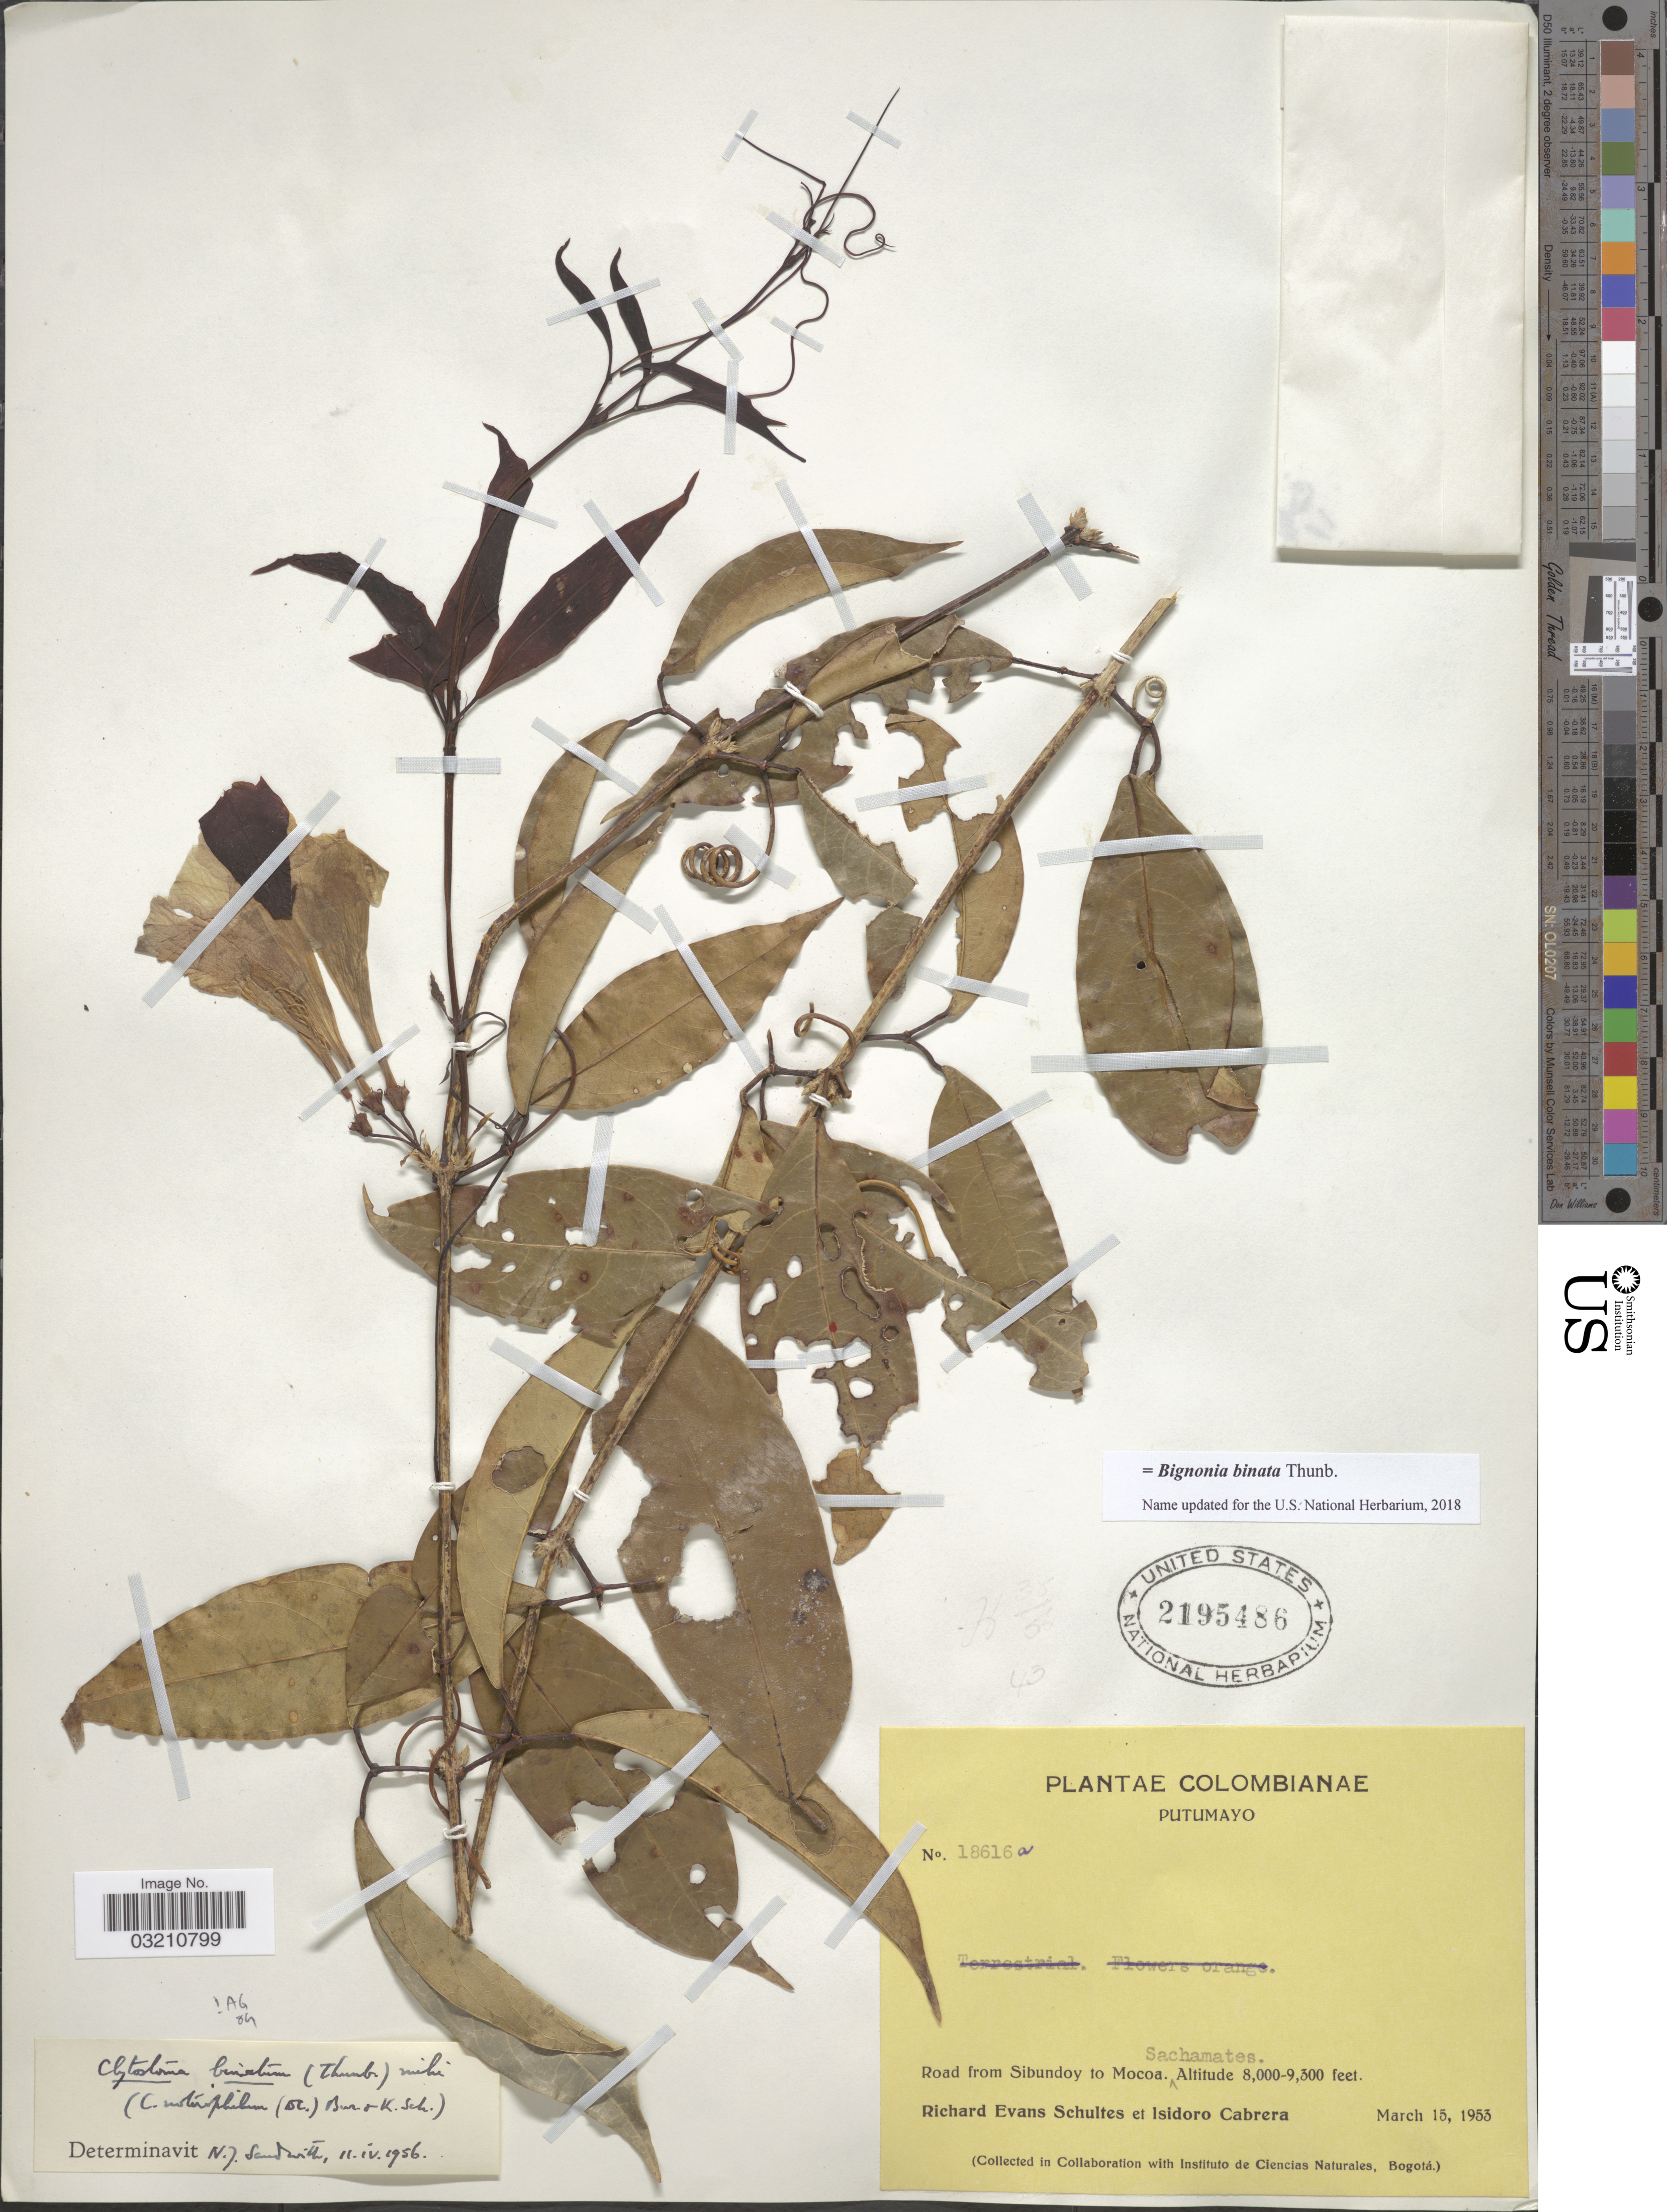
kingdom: Plantae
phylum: Tracheophyta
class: Magnoliopsida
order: Lamiales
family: Bignoniaceae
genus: Bignonia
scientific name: Bignonia binata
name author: Thunb.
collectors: R. E. Schultes & I. Cabrera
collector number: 18616a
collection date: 1953-03-15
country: Colombia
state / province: Putumayo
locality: Road from Sibundoy to Mocoa, Sachamates.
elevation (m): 2438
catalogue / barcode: US 2195486